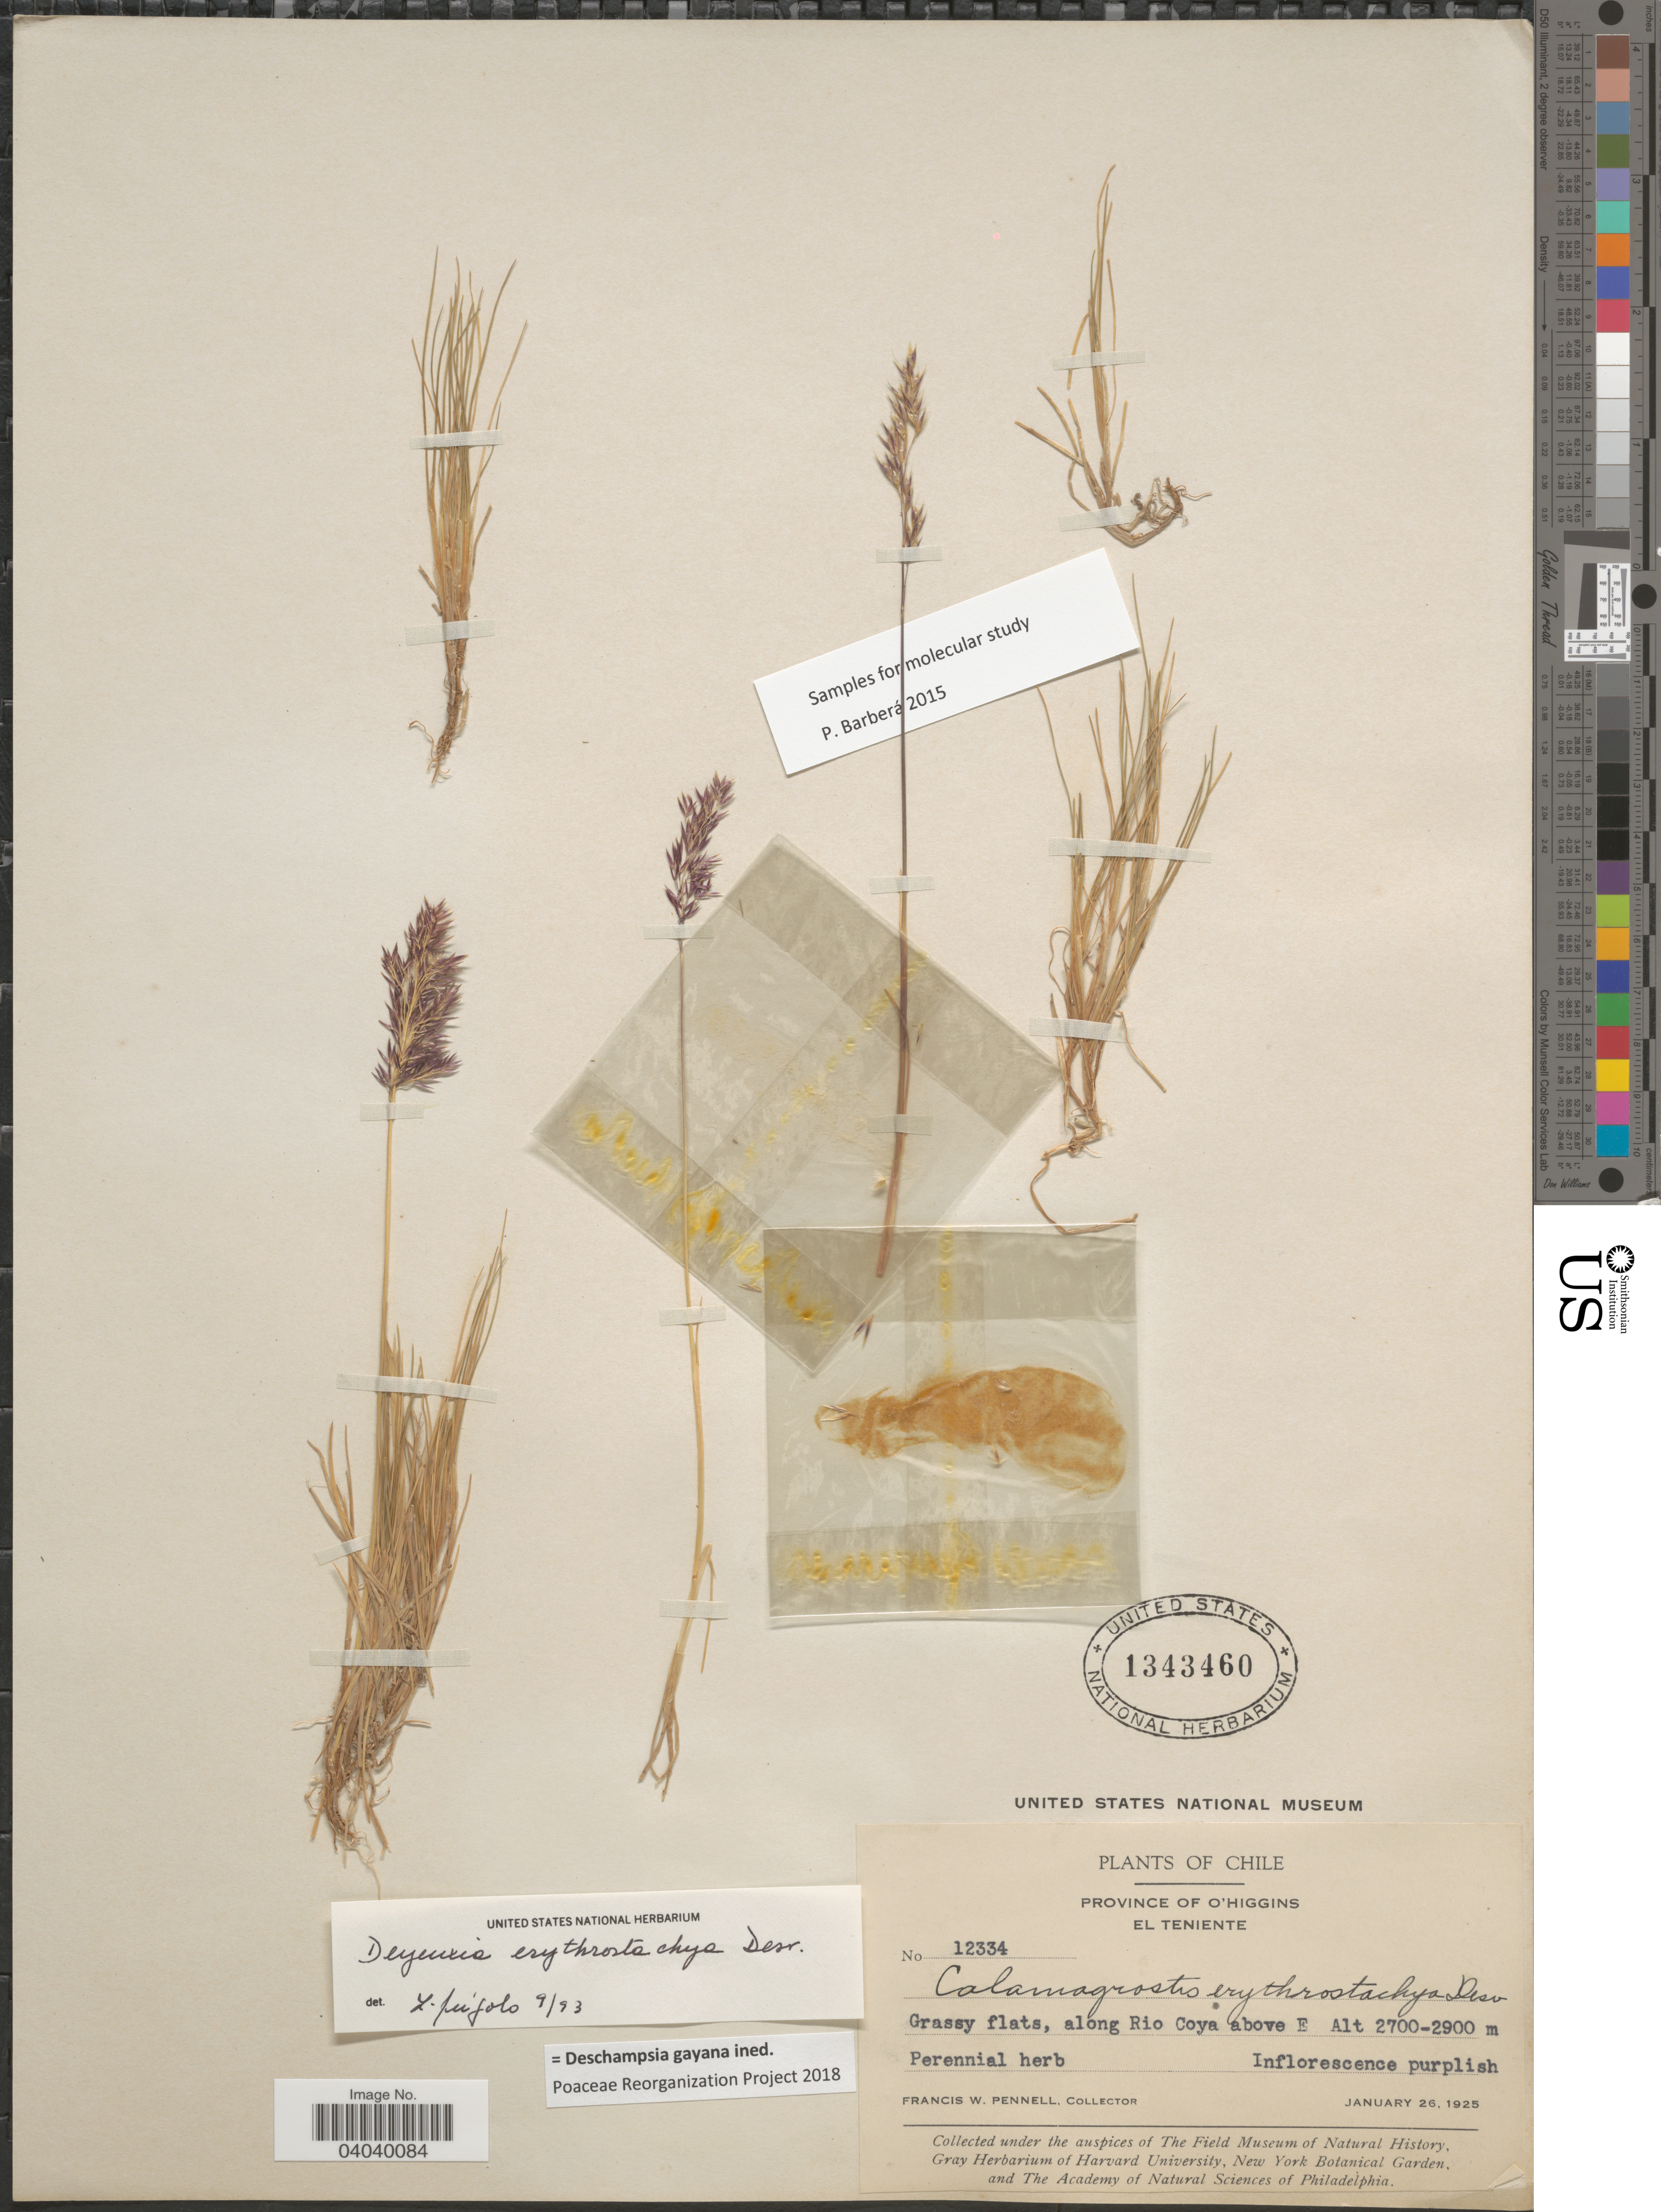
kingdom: Plantae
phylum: Tracheophyta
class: Liliopsida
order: Poales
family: Poaceae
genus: Deschampsia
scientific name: Deschampsia gayana ined.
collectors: F. W. Pennell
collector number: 12334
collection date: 1925-01-26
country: Chile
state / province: O'Higgins (VI)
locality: El Teniente. Grassy flats, along Rio Coya above E.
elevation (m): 2700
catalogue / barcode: US 1343460